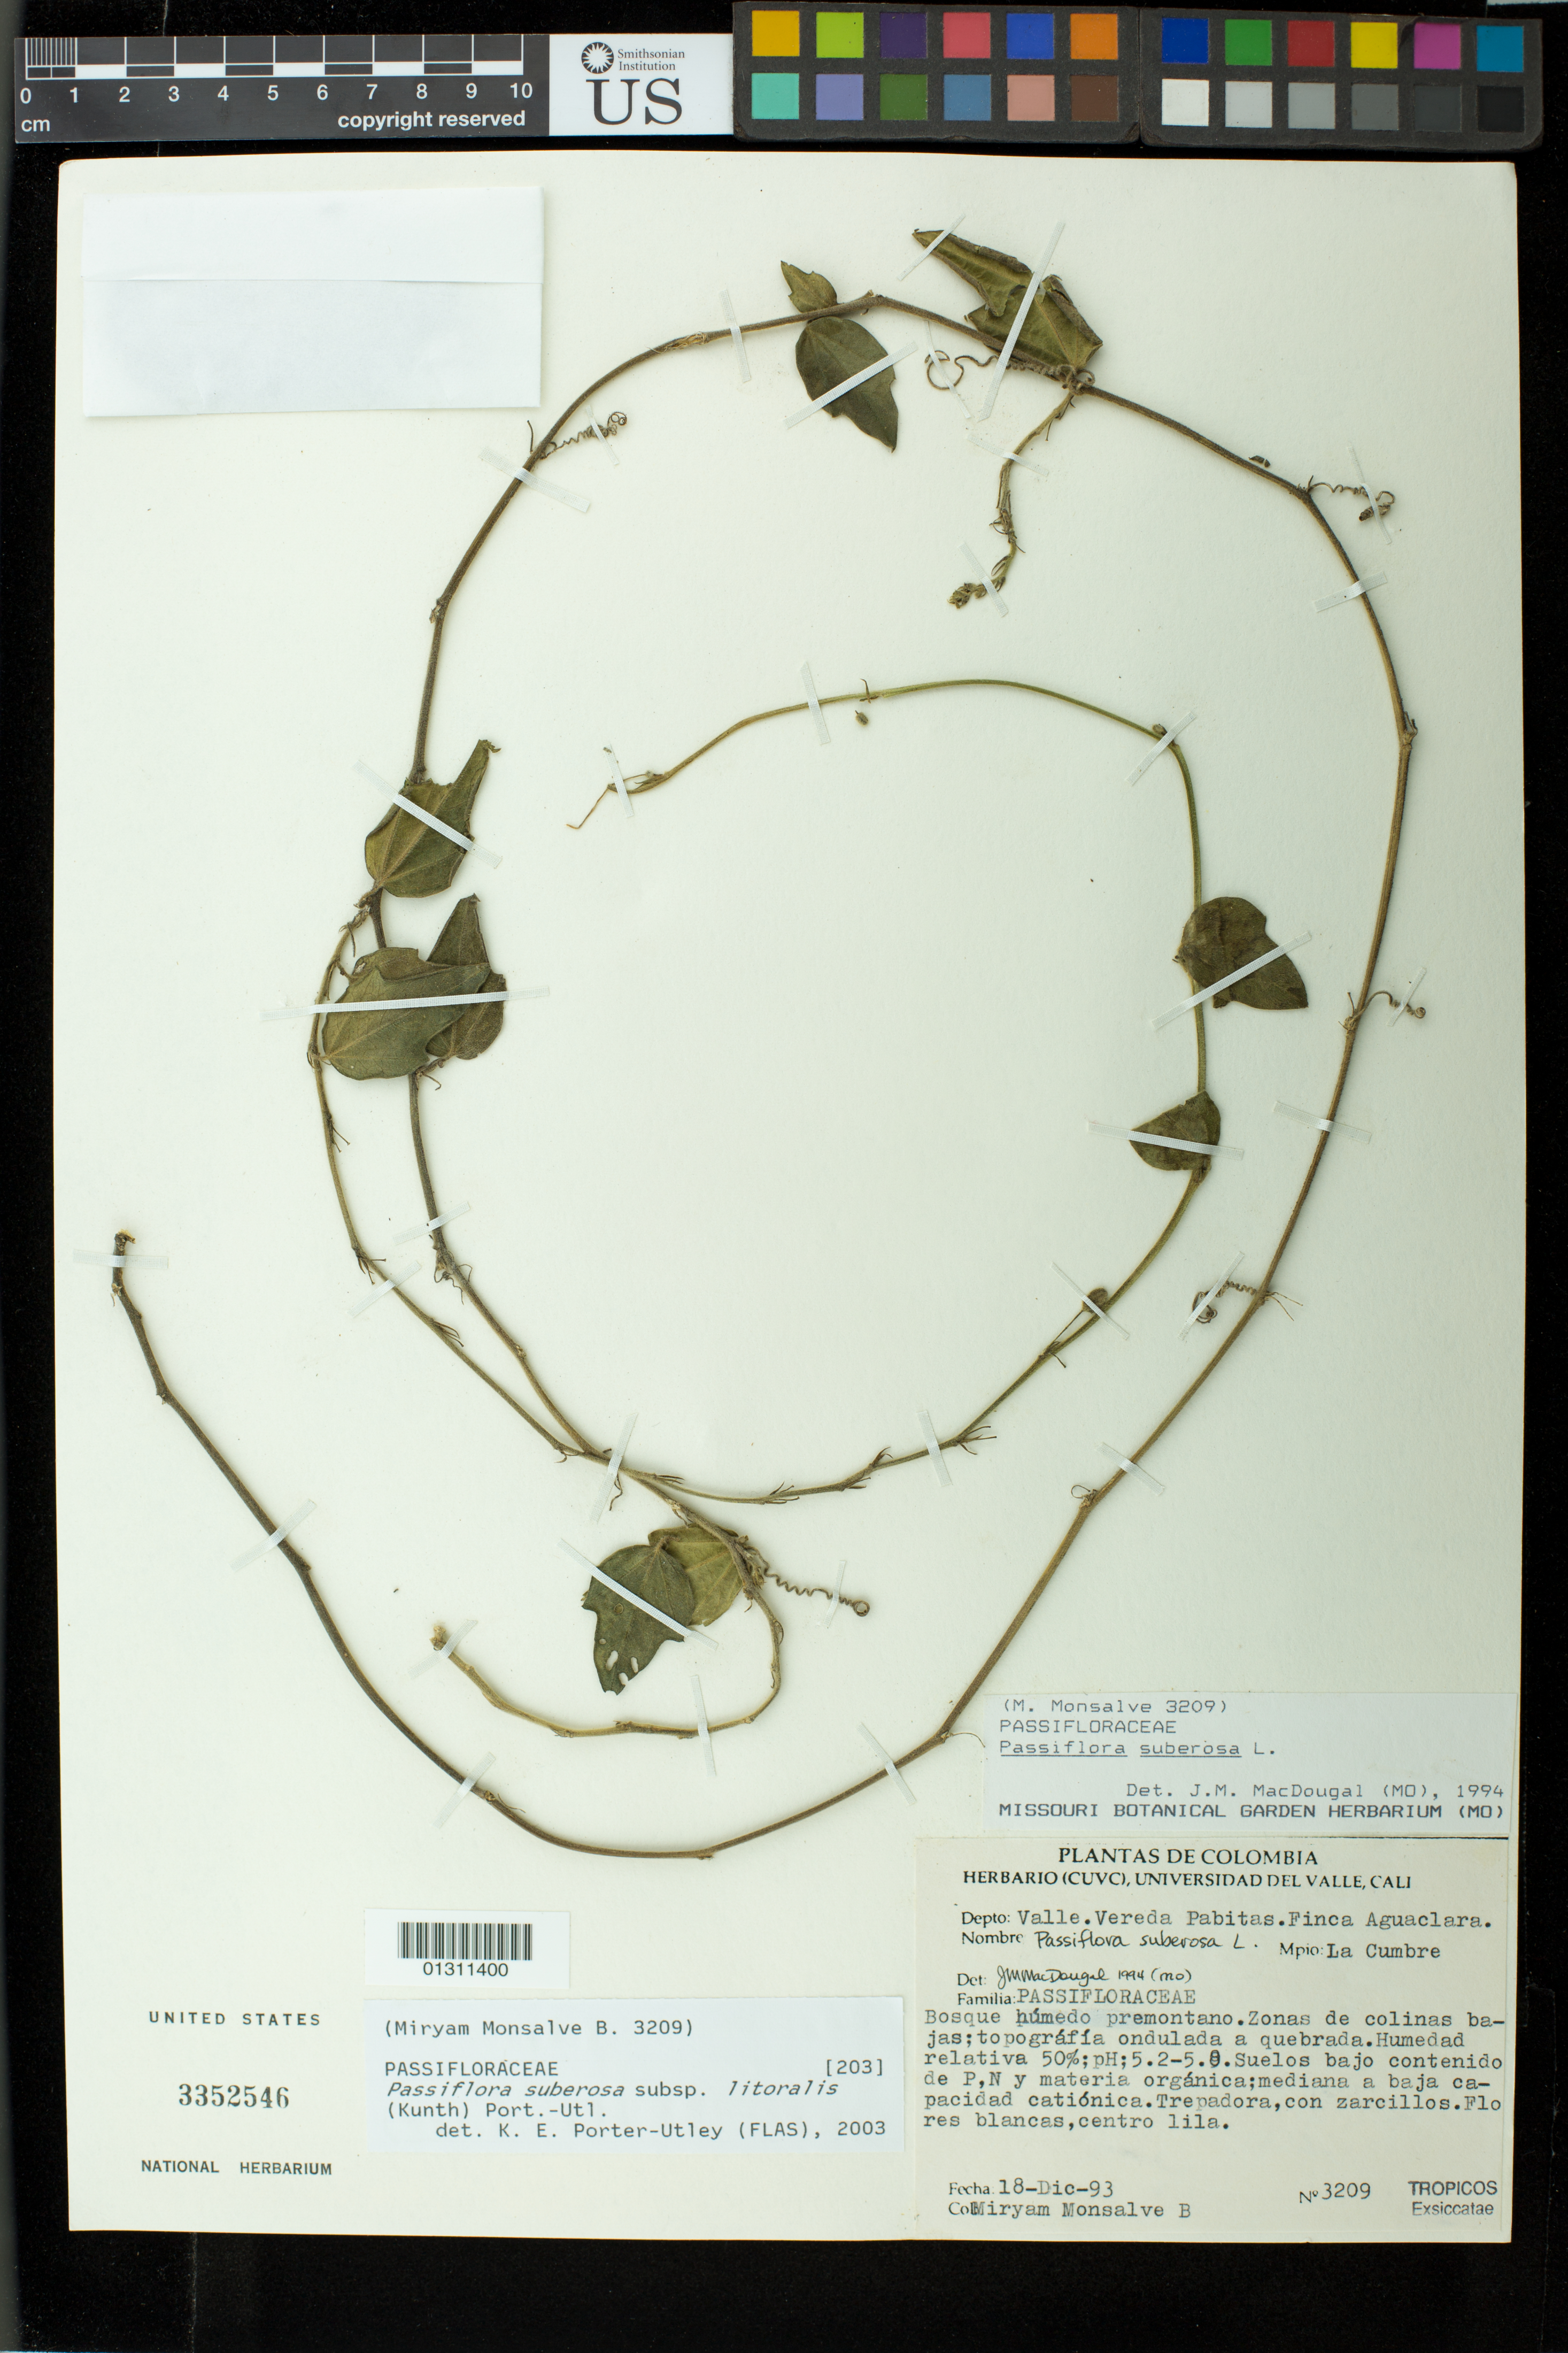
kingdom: Plantae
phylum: Tracheophyta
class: Magnoliopsida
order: Malpighiales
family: Passifloraceae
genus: Passiflora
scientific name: Passiflora suberosa subsp. litoralis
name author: (Kunth) Port.-Utl. et al.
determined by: Porter-Utley, Kristen E.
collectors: M. Monsalve B.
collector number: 3209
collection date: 1993-12-18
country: Colombia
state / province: Valle del Cauca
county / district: La Cumbre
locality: Vereda Pabitas, Finca Aguaclara.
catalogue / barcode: US 3352546